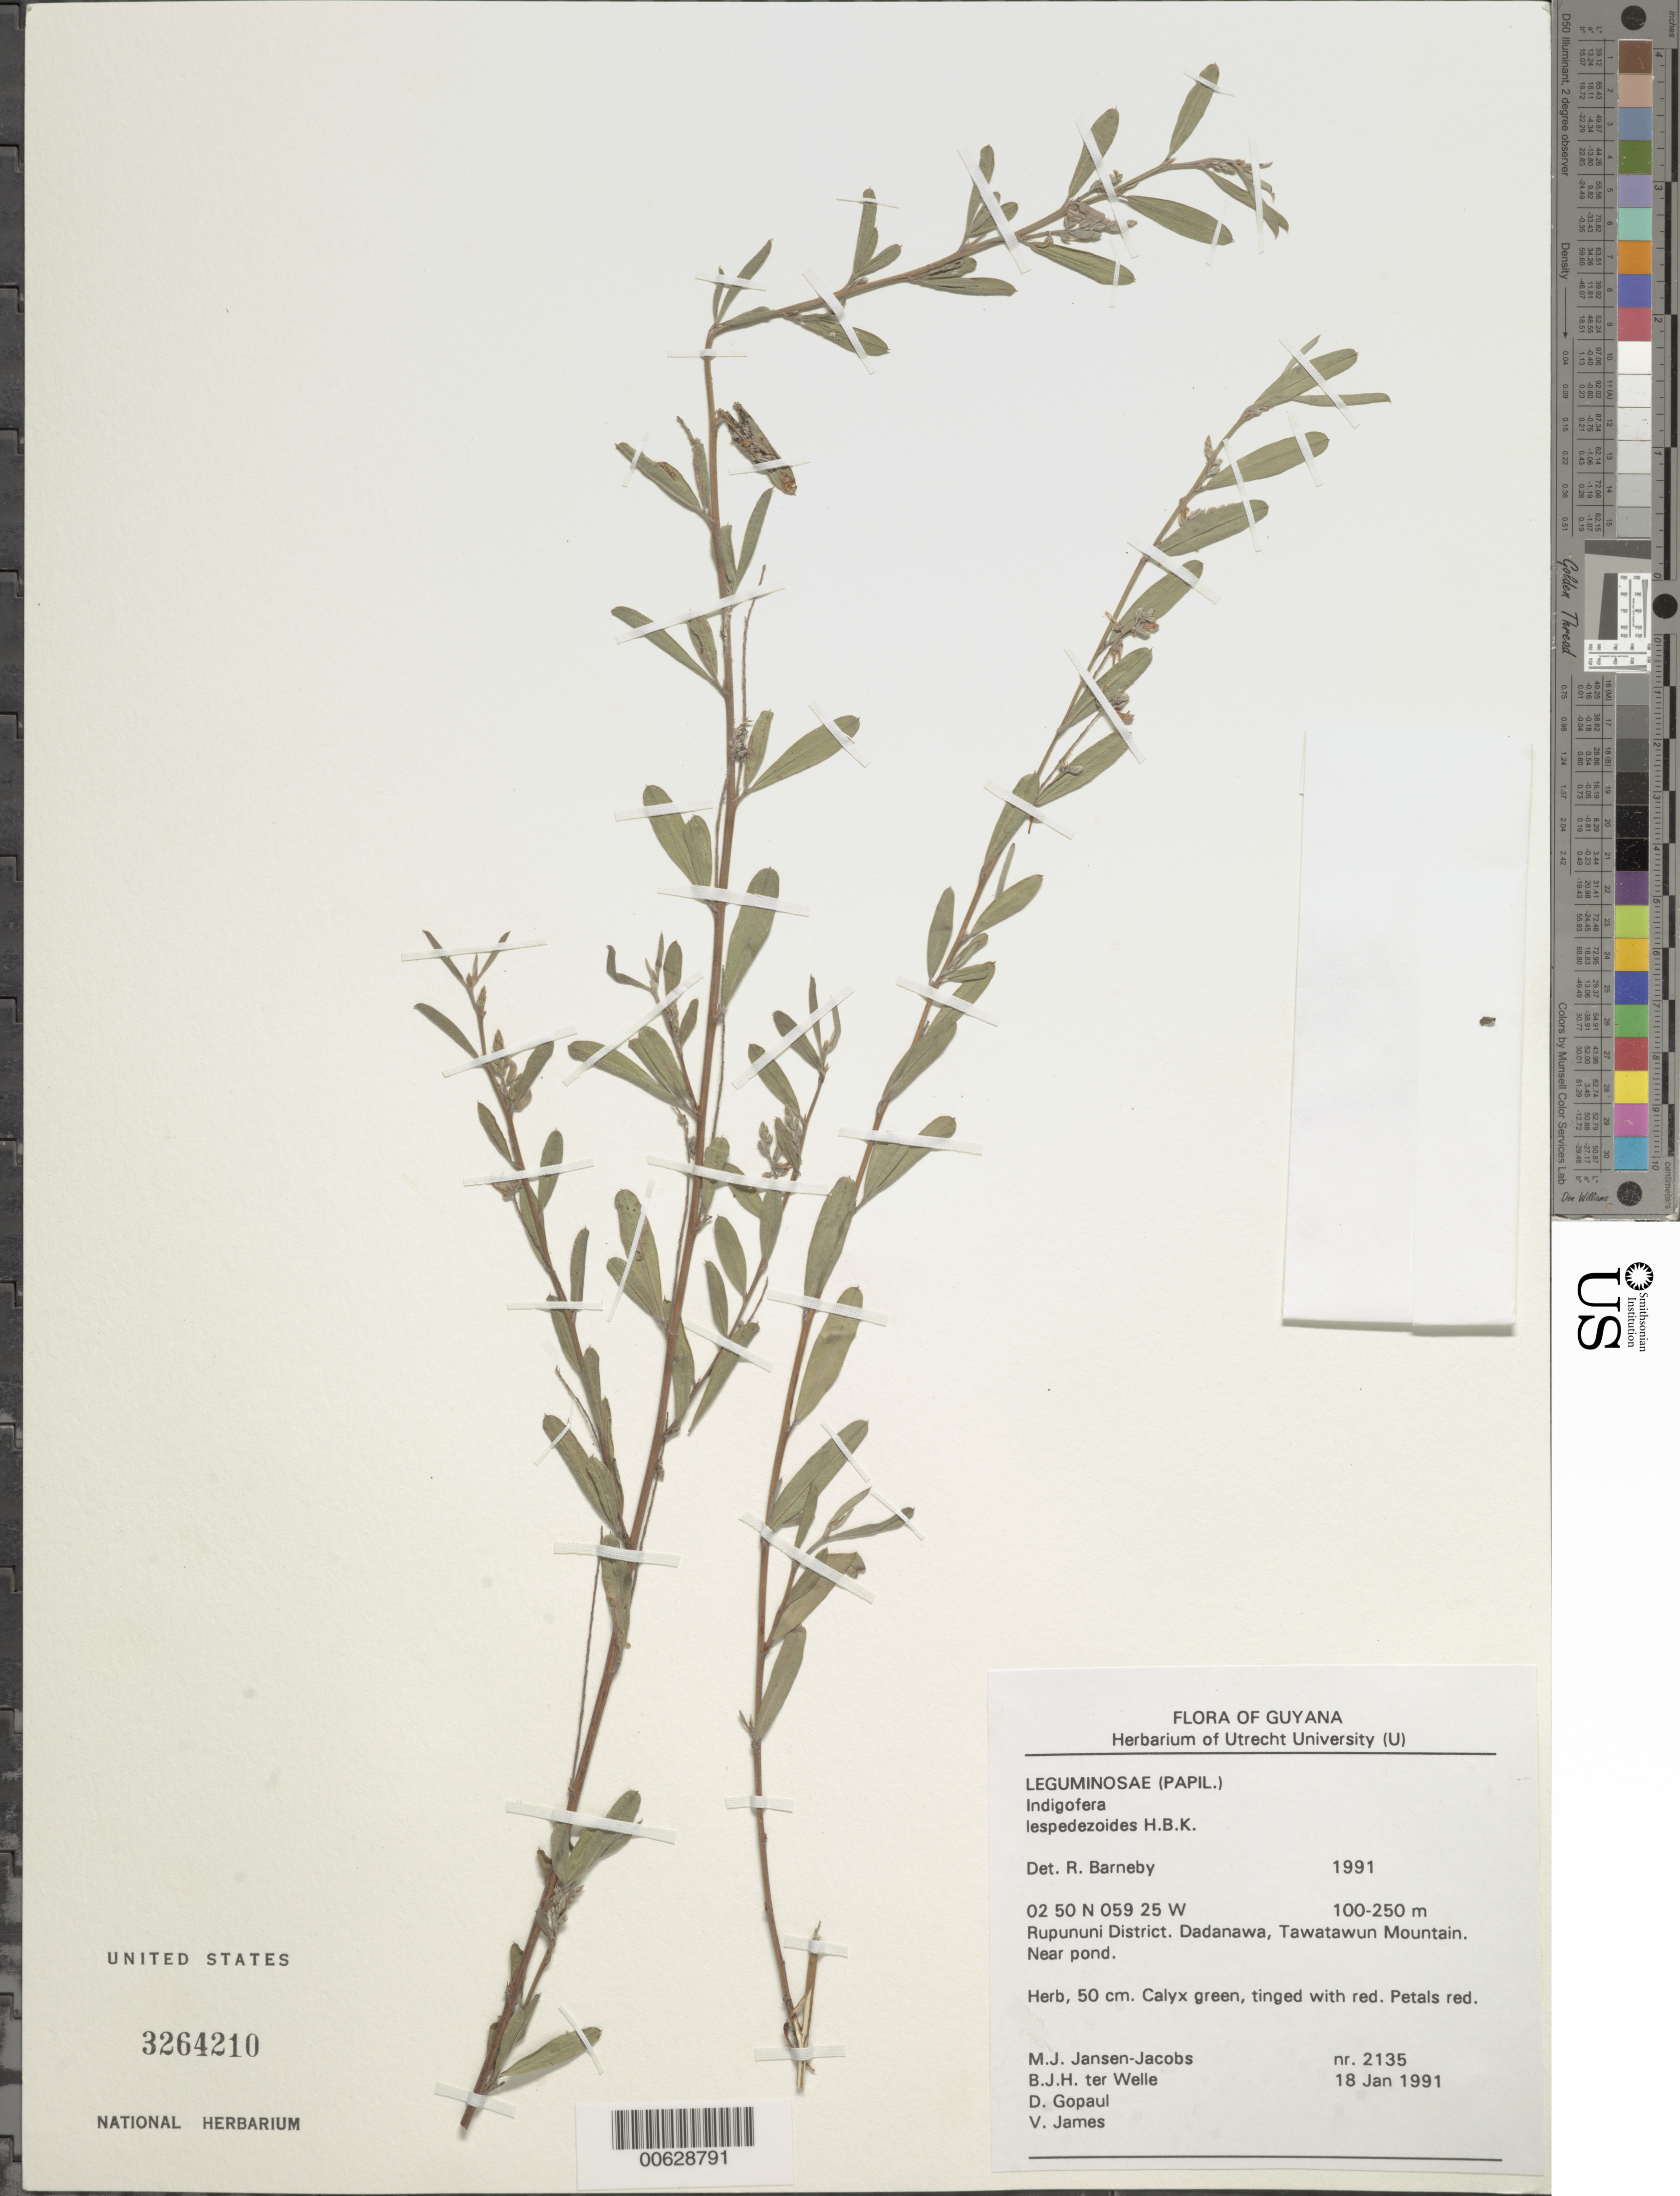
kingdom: Plantae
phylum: Tracheophyta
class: Magnoliopsida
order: Fabales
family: Fabaceae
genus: Indigofera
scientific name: Indigofera lespedezioides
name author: Kunth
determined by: Barneby, Rupert C., (NY)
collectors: M. J. Jansen-Jacobs, B. Welle, D. Gopaul & V. James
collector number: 2135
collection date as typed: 18-Jan-91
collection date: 1991-01-18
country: Guyana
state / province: U. Takutu-U. Essequibo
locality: Tawatawun Mountain, Dadanawa, Rupununi District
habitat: Near pond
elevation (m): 100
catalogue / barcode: US 3264210